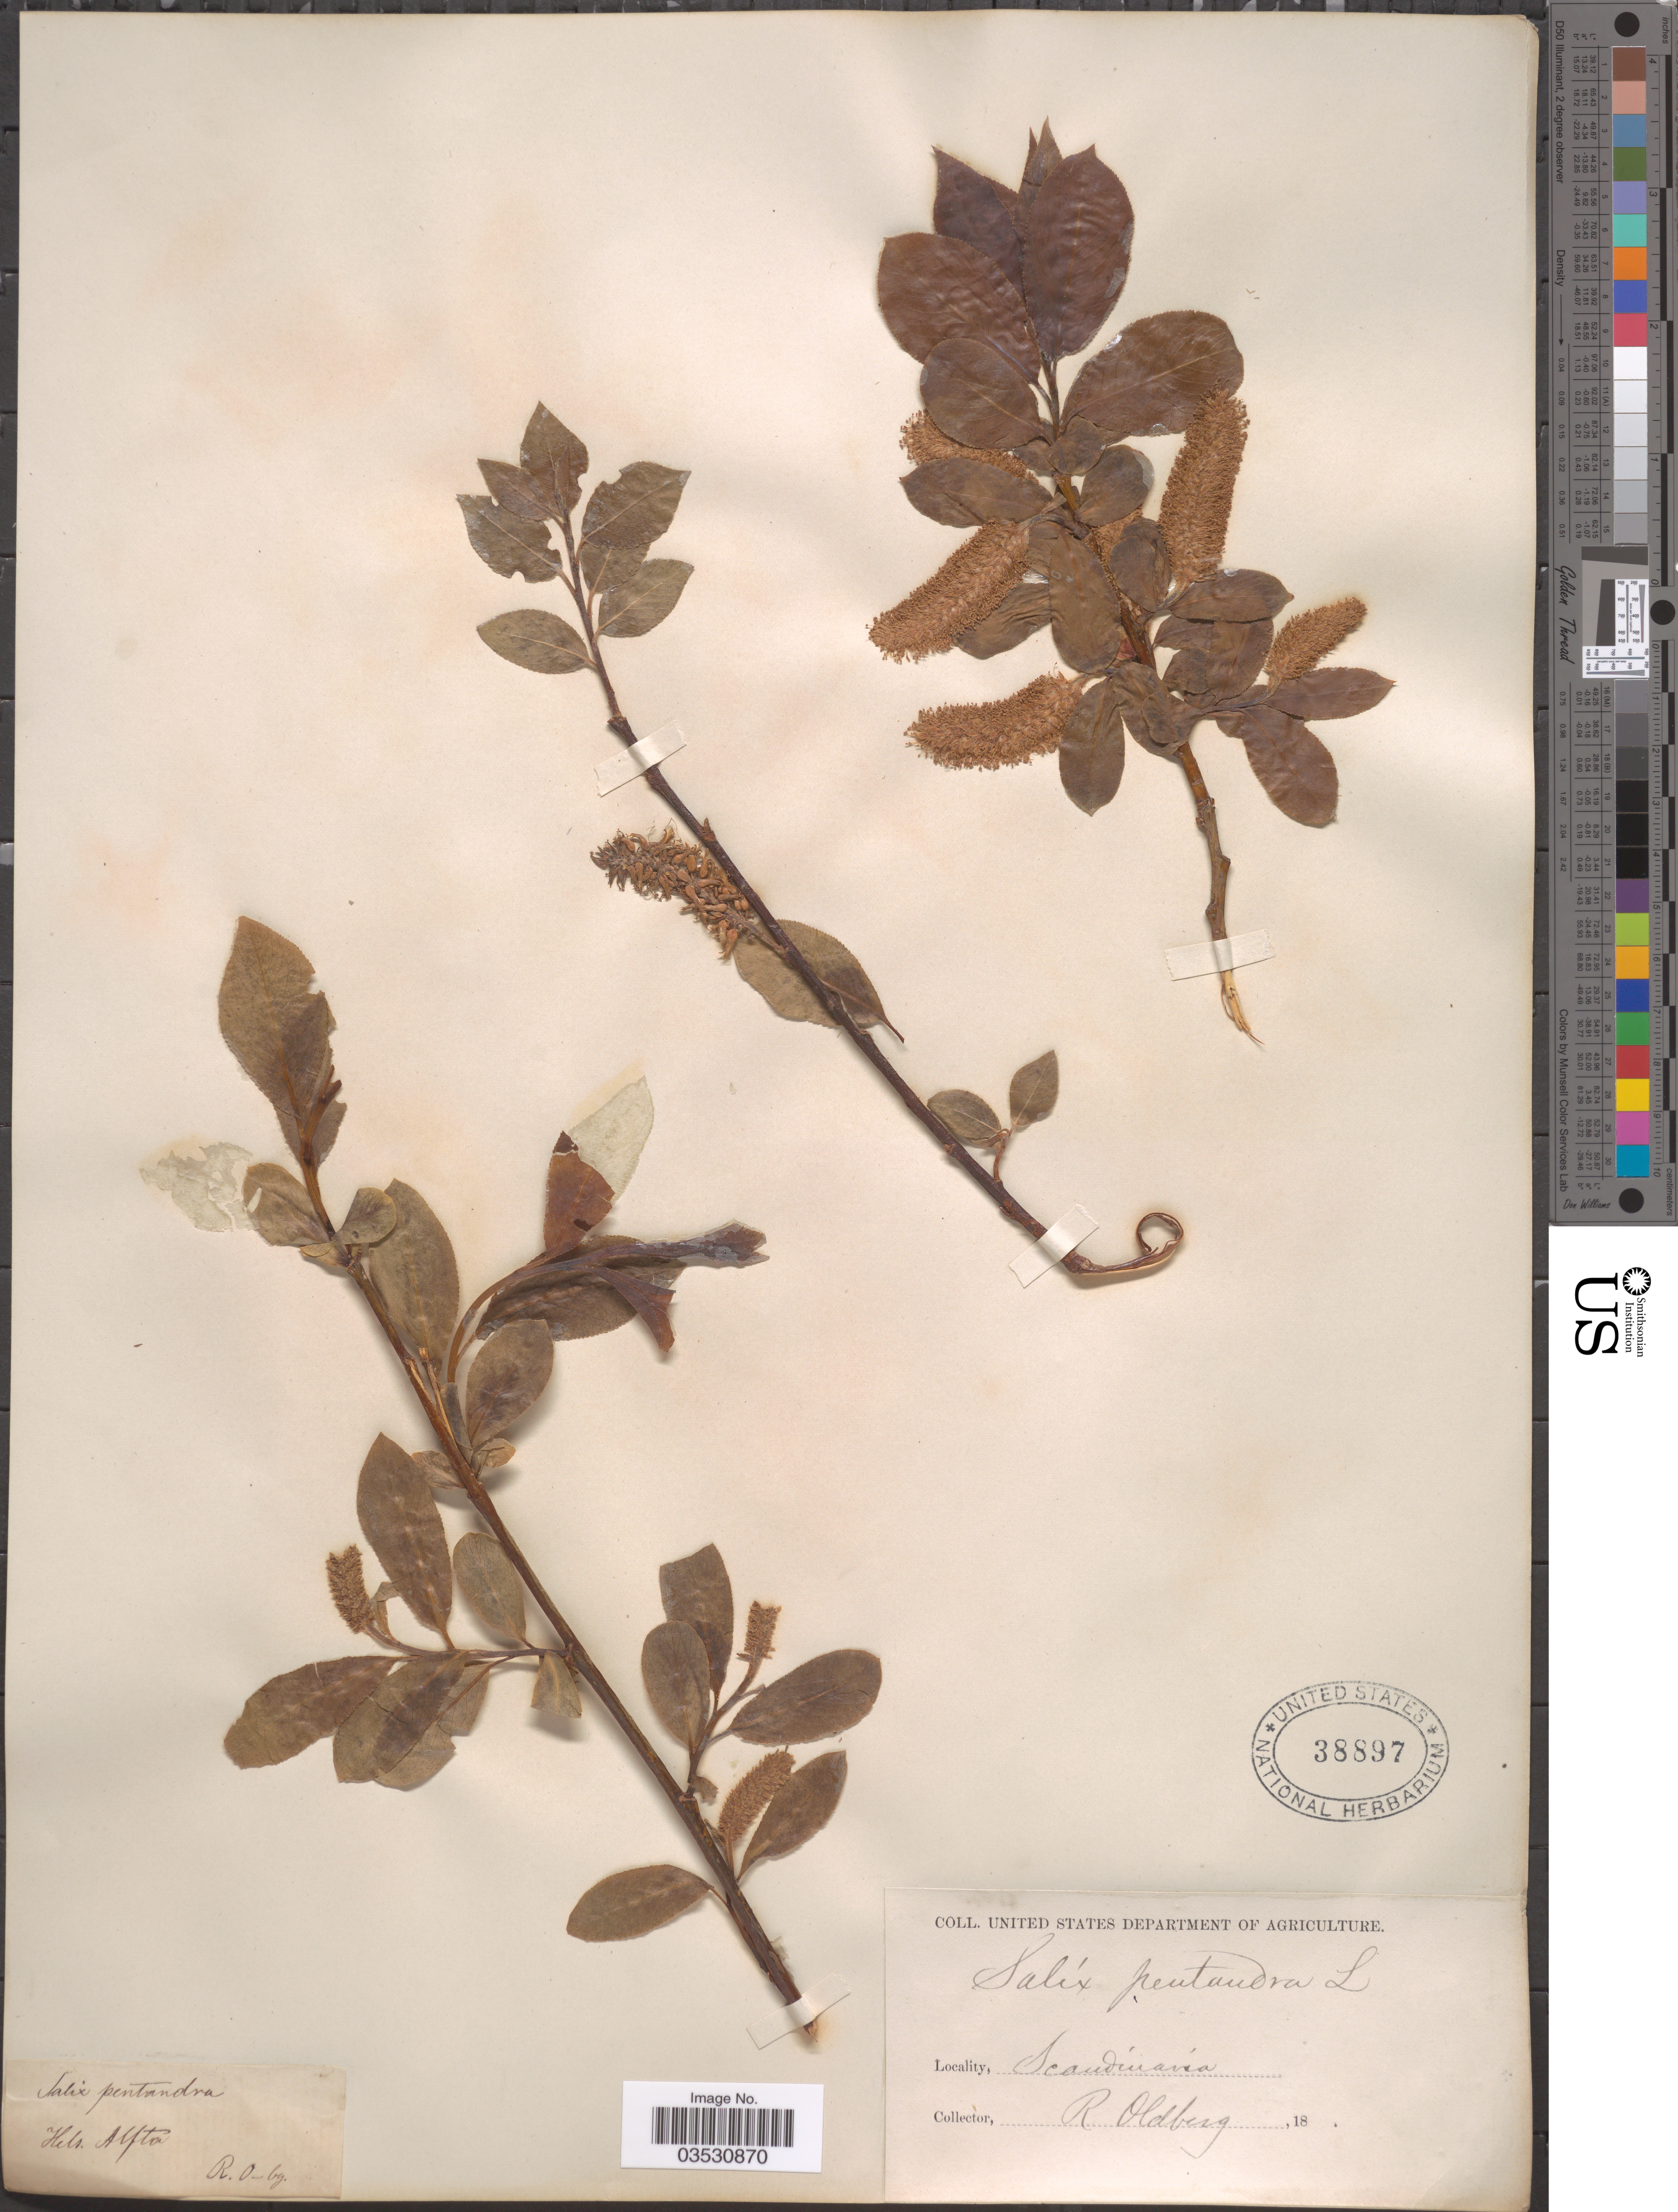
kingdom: Plantae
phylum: Tracheophyta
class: Magnoliopsida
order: Malpighiales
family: Salicaceae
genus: Salix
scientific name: Salix pentandra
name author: L.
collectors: R. Oldberg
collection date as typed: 18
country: Sweden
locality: Scandinavia. Hels. Alfta [unsure placement]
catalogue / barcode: US 38897